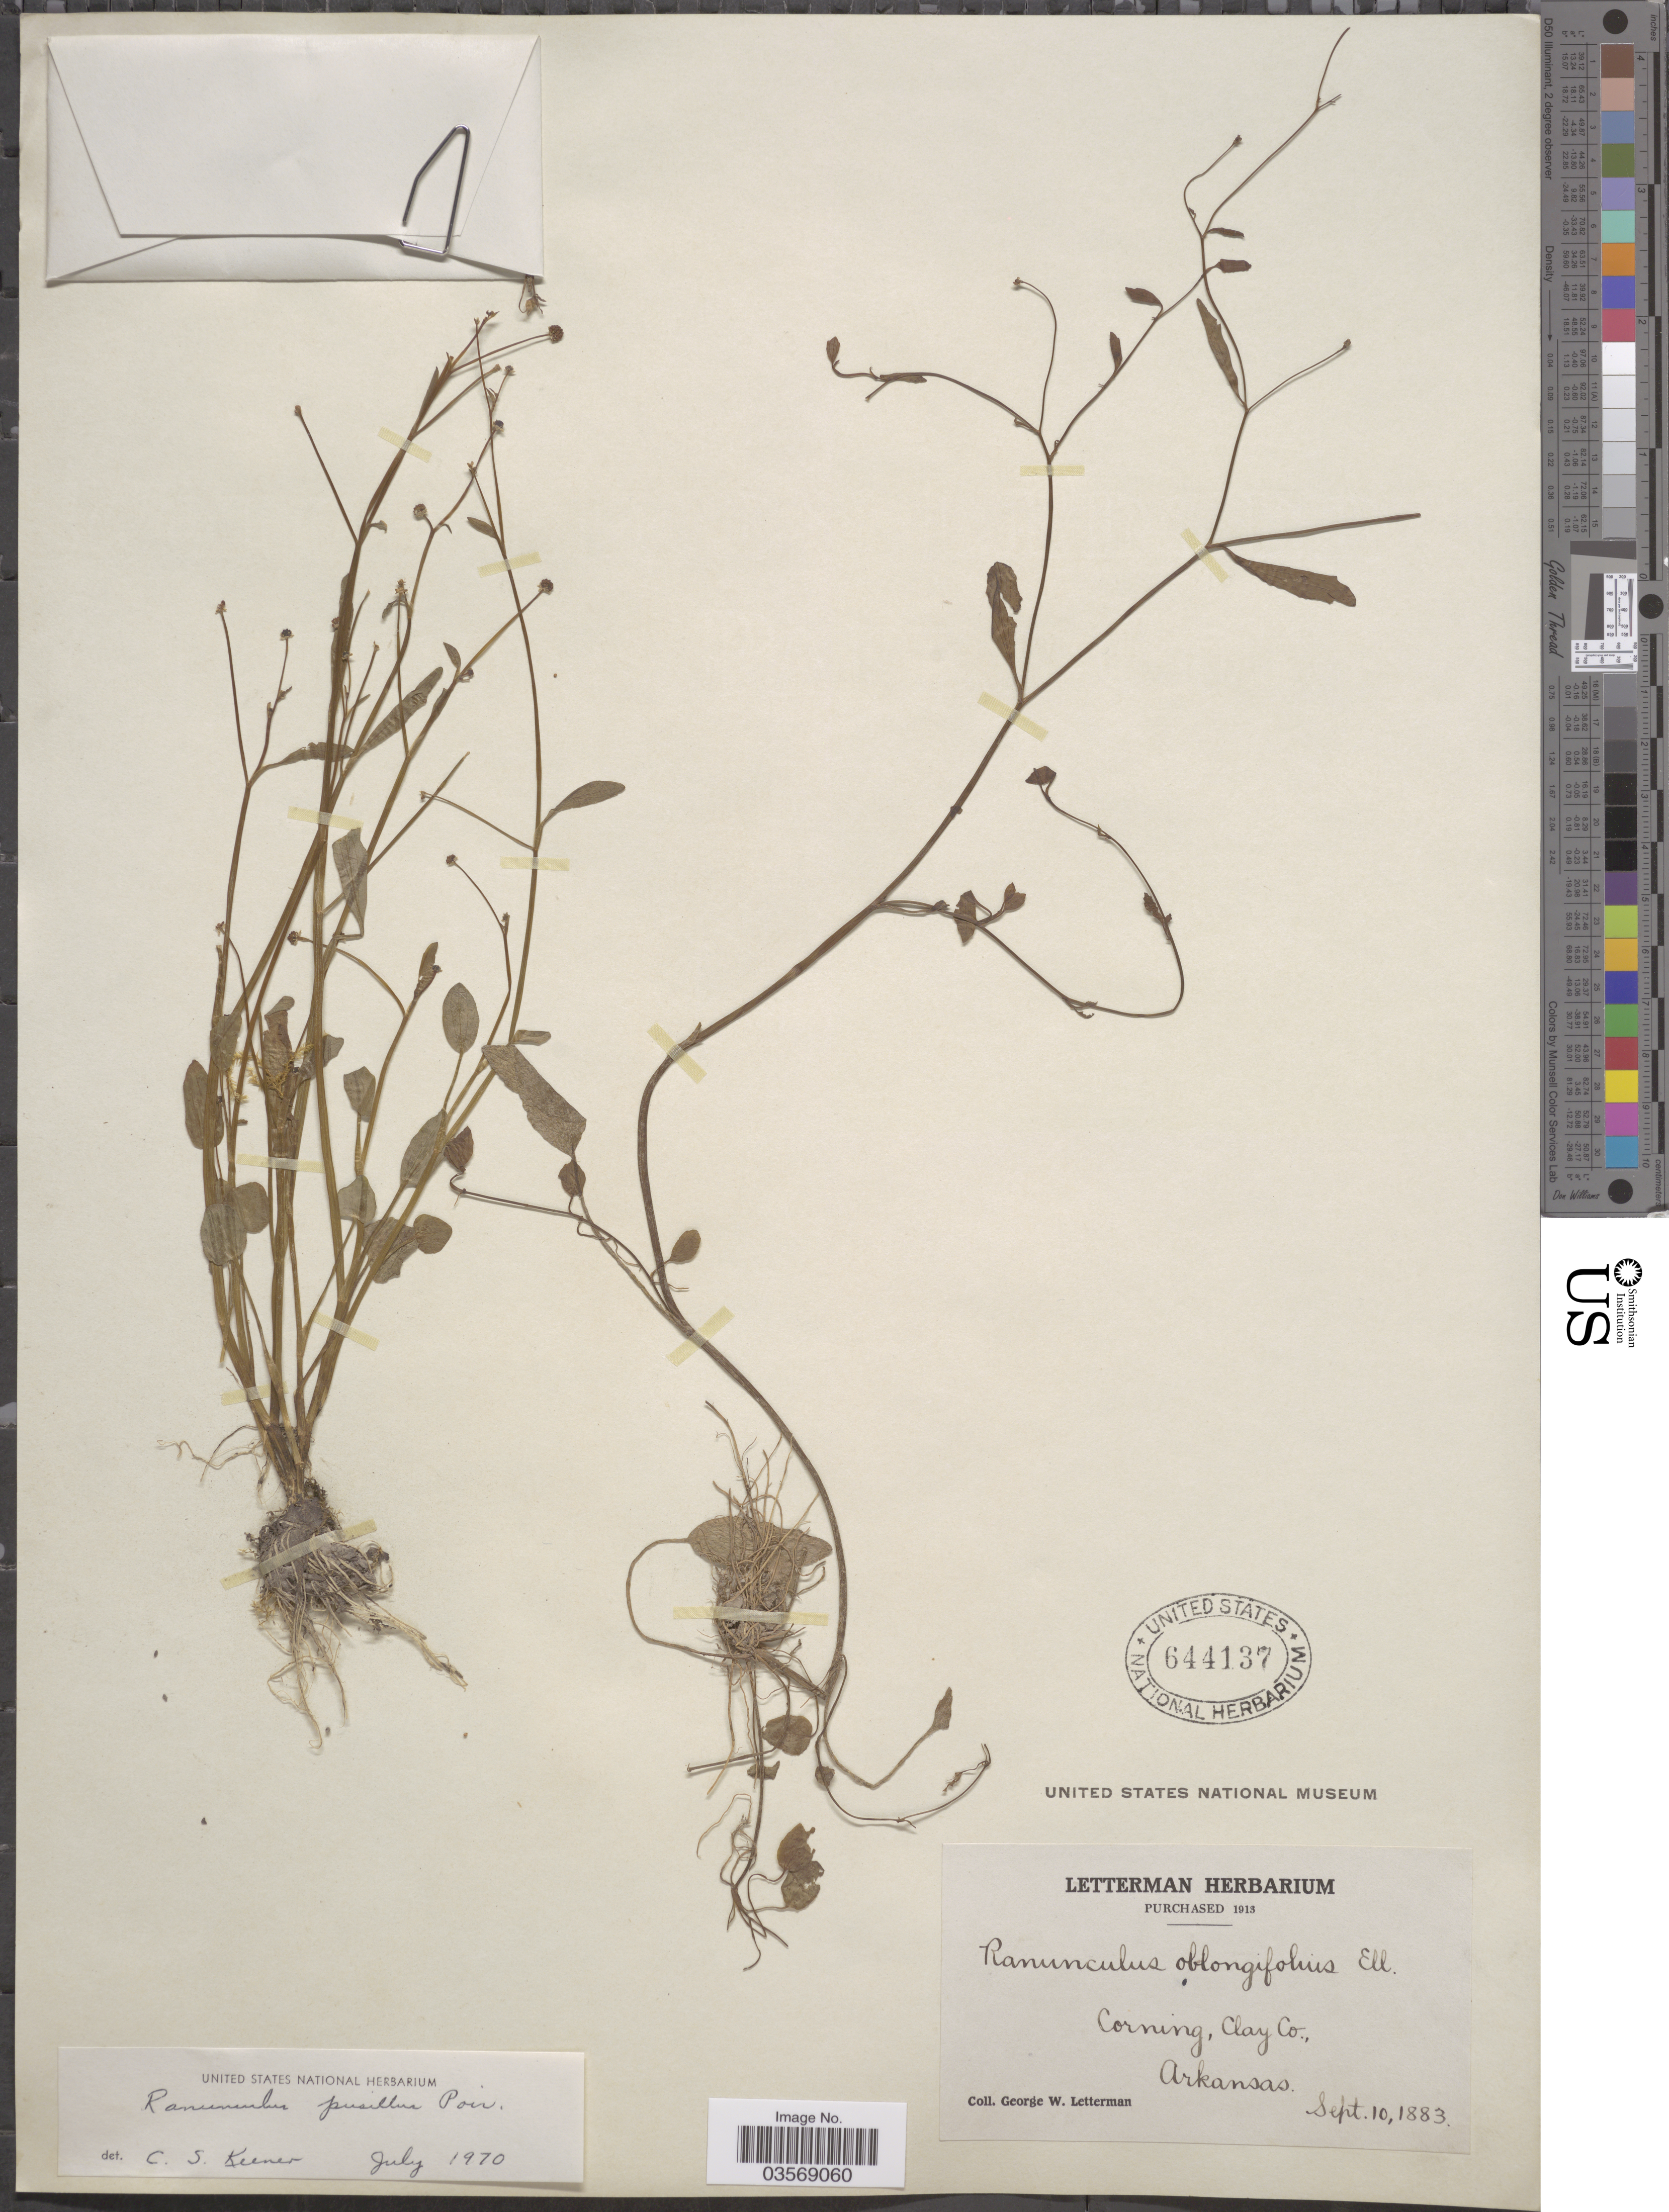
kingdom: Plantae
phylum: Tracheophyta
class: Magnoliopsida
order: Ranunculales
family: Ranunculaceae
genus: Ranunculus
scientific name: Ranunculus pusillus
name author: Poir.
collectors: G. W. Letterman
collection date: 1883-09-10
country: United States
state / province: Arkansas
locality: Corning, Clay Co.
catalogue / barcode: US 644137